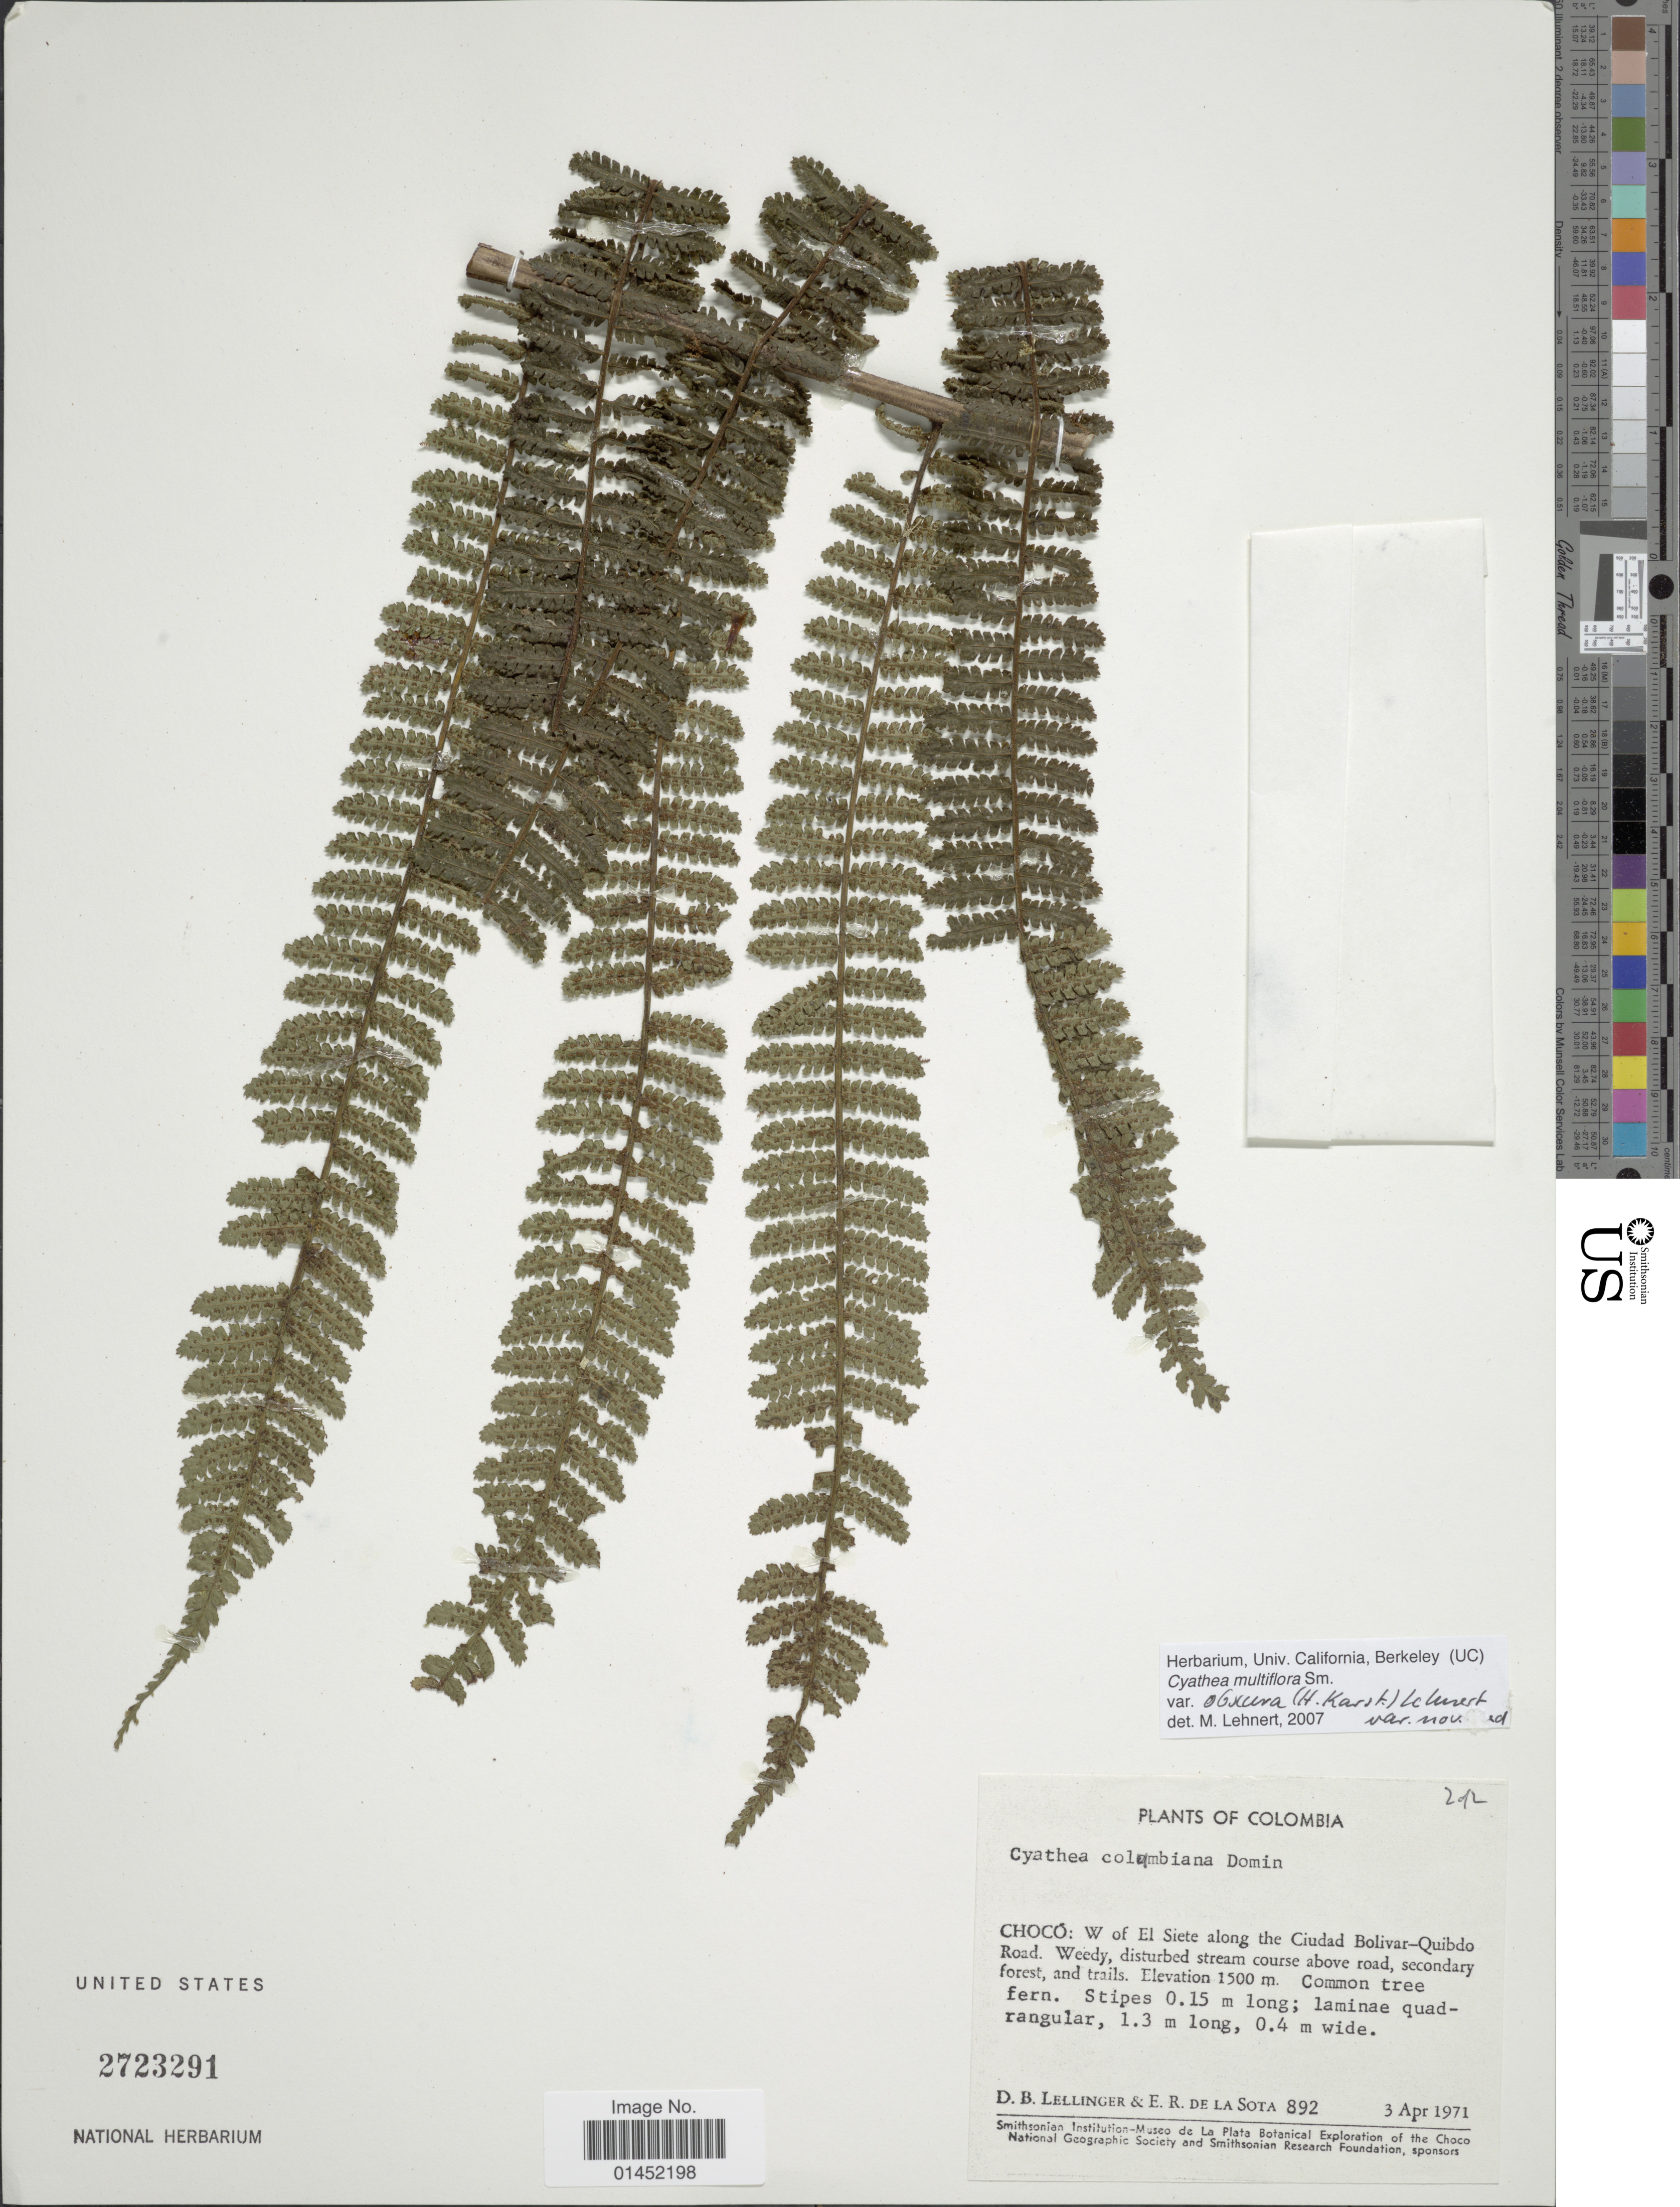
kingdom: Plantae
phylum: Tracheophyta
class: Polypodiopsida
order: Cyatheales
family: Cyatheaceae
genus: Cyathea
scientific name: Cyathea multiflora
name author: Sm.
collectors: D. B. Lellinger & E. R. de la Sota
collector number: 892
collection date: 1971-04-03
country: Colombia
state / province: Chocó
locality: W of El Siete along the Cuidad Bolivar-Quibdo Road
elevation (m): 1500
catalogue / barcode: US 2723291